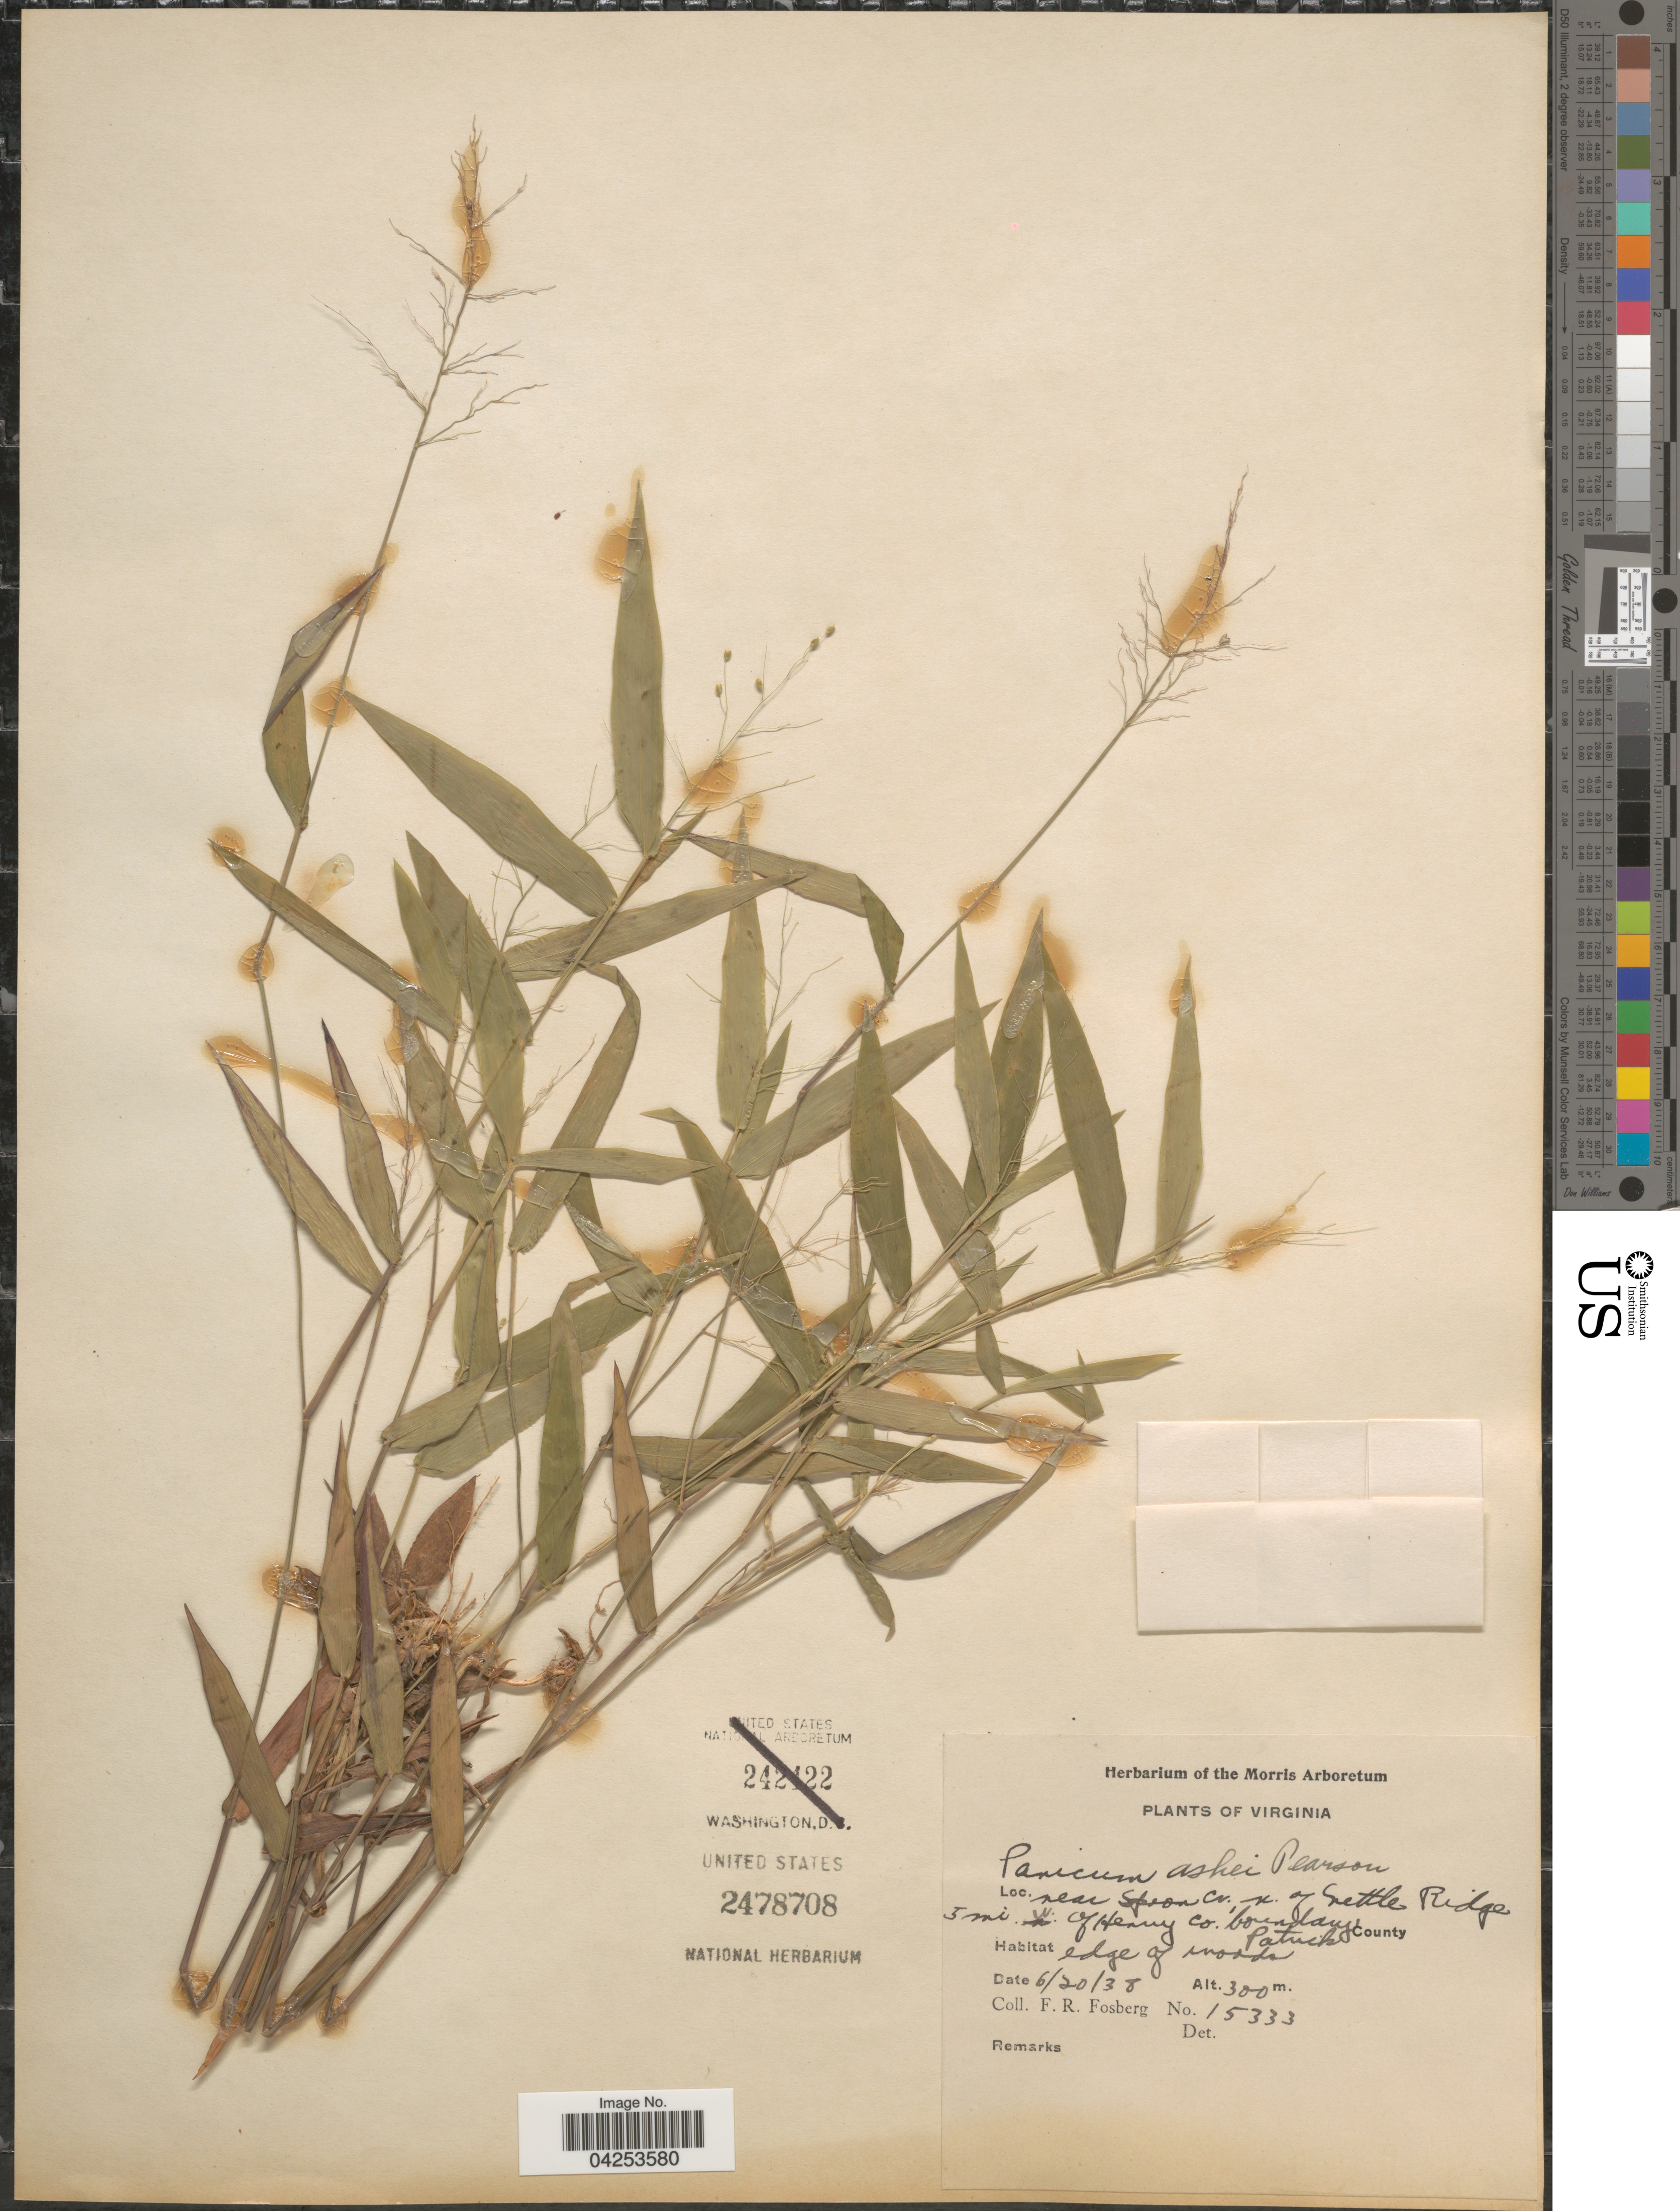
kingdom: Plantae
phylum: Tracheophyta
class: Liliopsida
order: Poales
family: Poaceae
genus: Dichanthelium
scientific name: Dichanthelium commutatum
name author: (Schult.) Gould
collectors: F. R. Fosberg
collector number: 15333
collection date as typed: Transcribed d/m/y: 20/6/38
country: United States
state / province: Virginia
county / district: Patrick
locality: Near Spoon Co. n. of Little Ridge 5 mi. W. of Henry Co. boundary. Patrick County. Edge of woods.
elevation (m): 300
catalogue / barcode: US 2478708